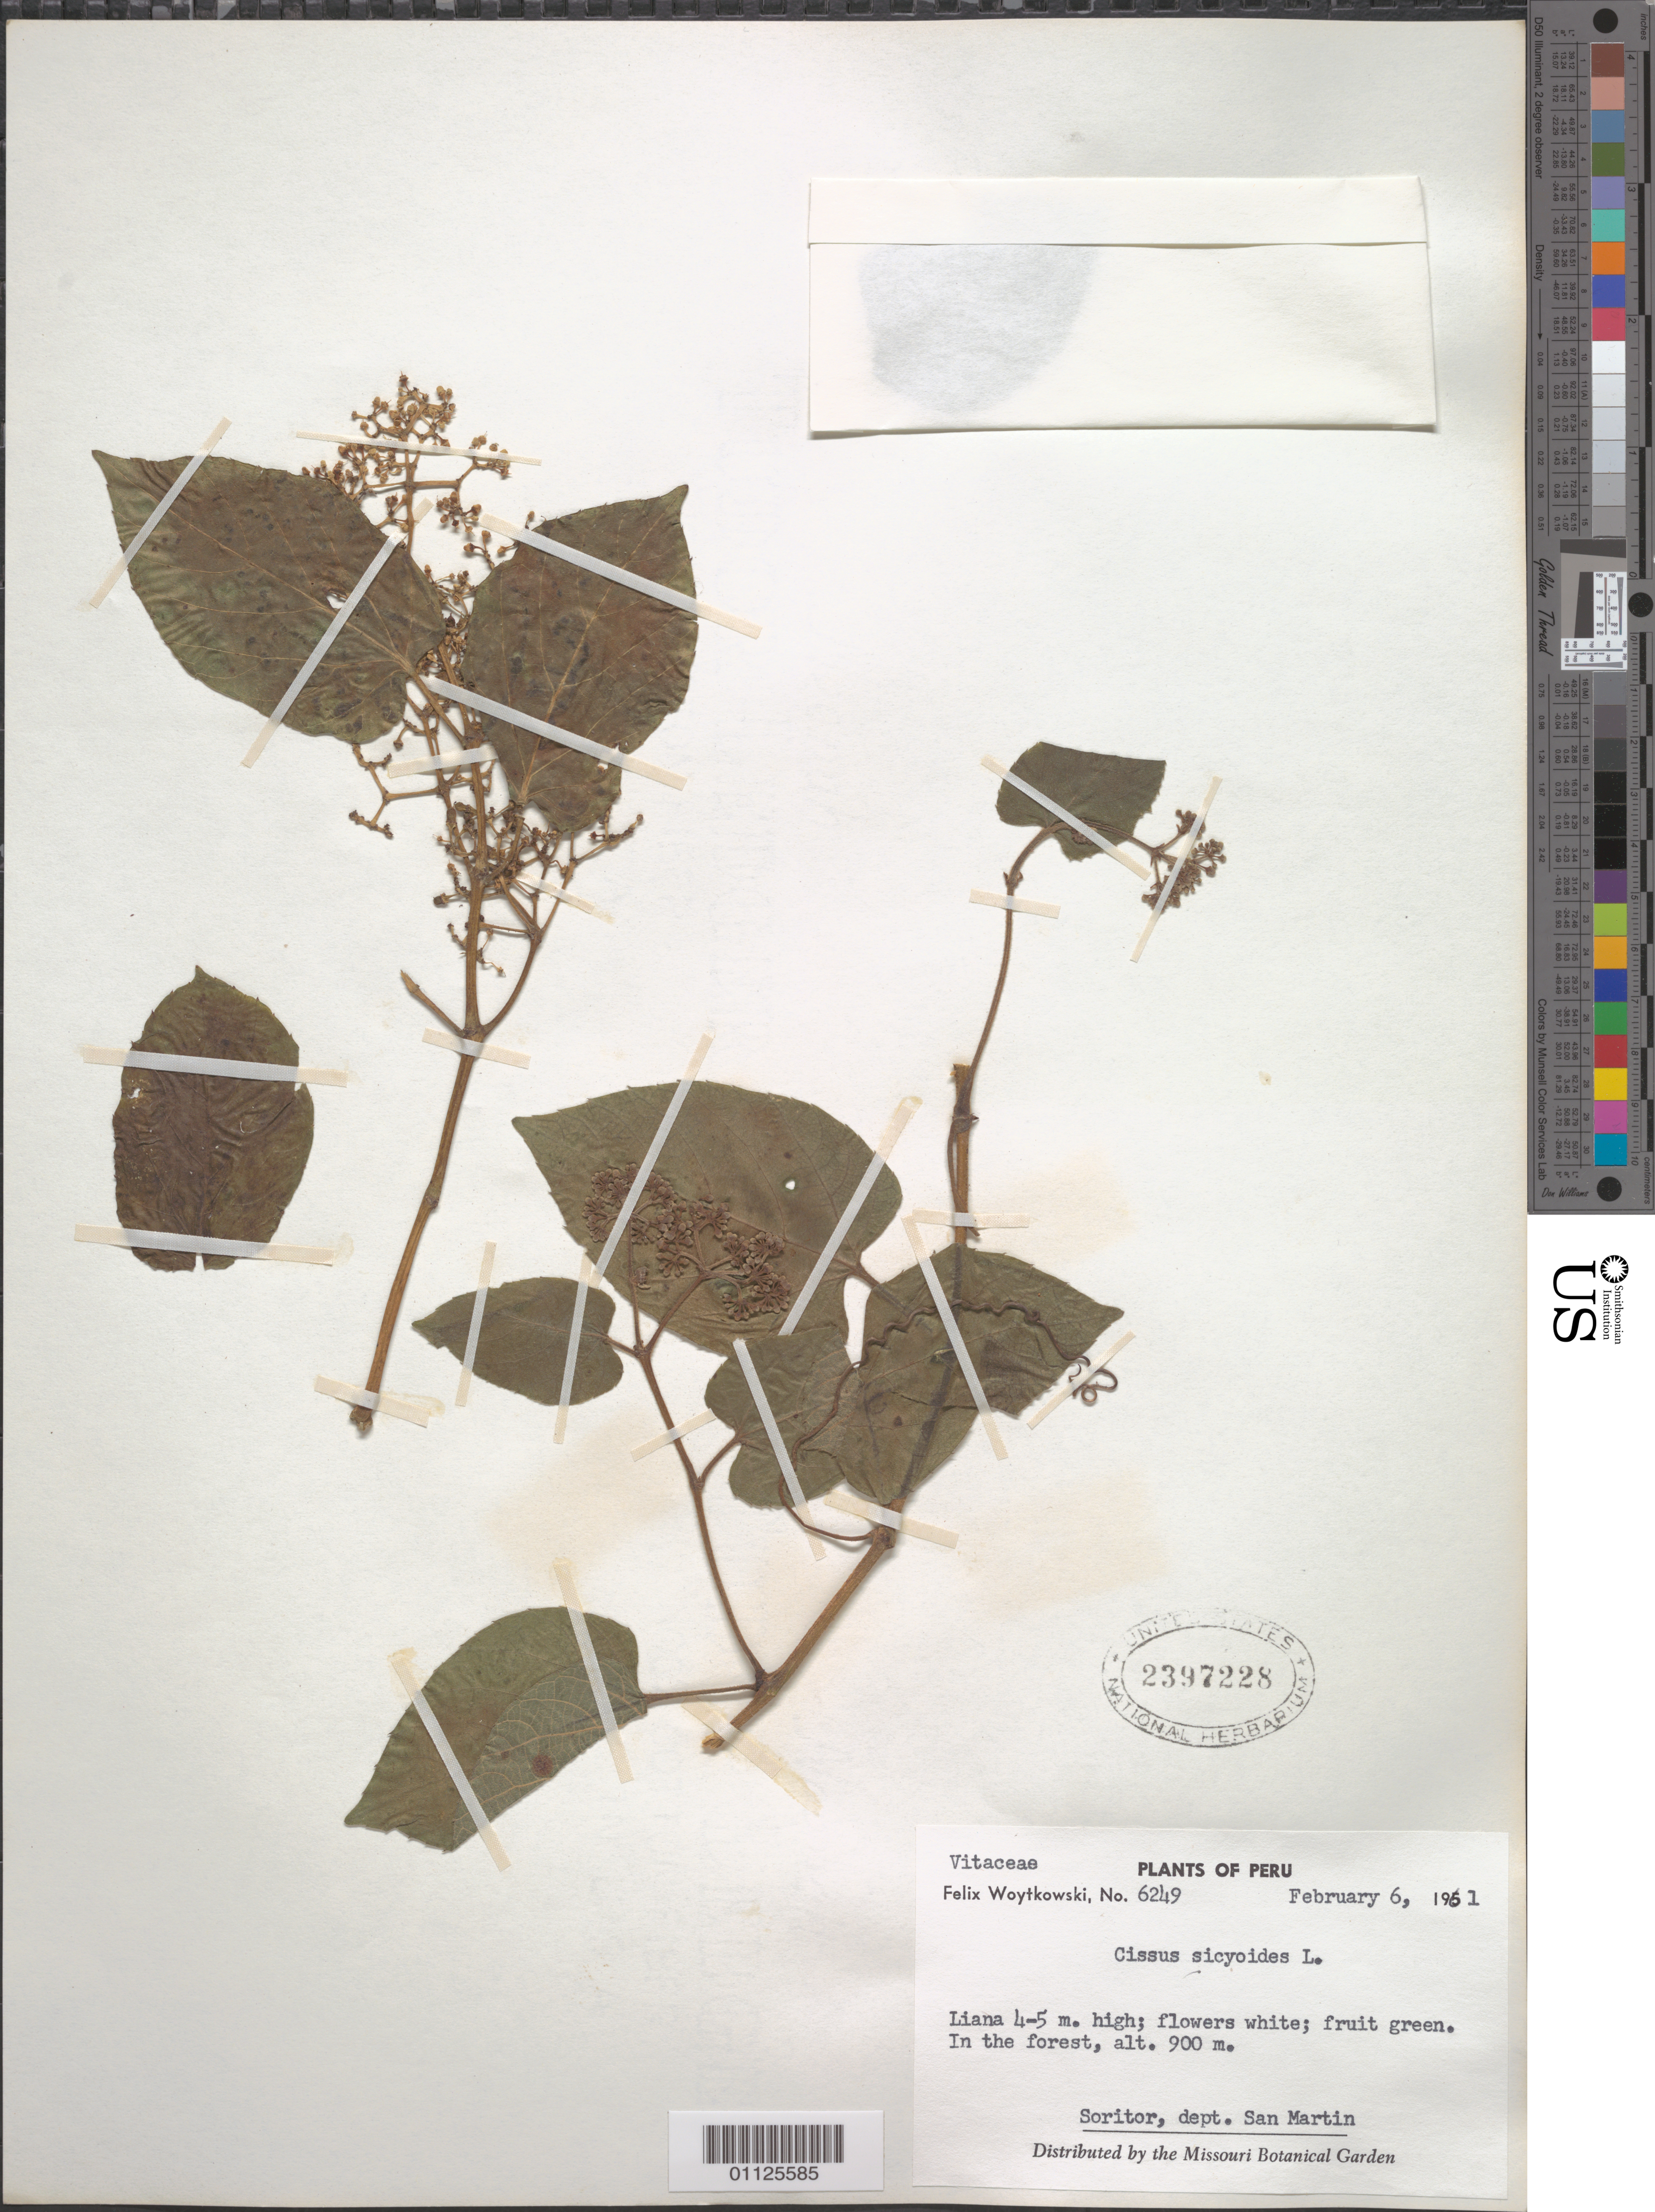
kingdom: Plantae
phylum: Tracheophyta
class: Magnoliopsida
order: Vitales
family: Vitaceae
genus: Cissus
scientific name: Cissus verticillata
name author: (L.) Nicolson & C.E. Jarvis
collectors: F. Woytkowski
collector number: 6249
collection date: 1961-02-06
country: Peru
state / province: San Martín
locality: Soritor.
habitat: In the forest. Liana.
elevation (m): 900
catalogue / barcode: US 2397228